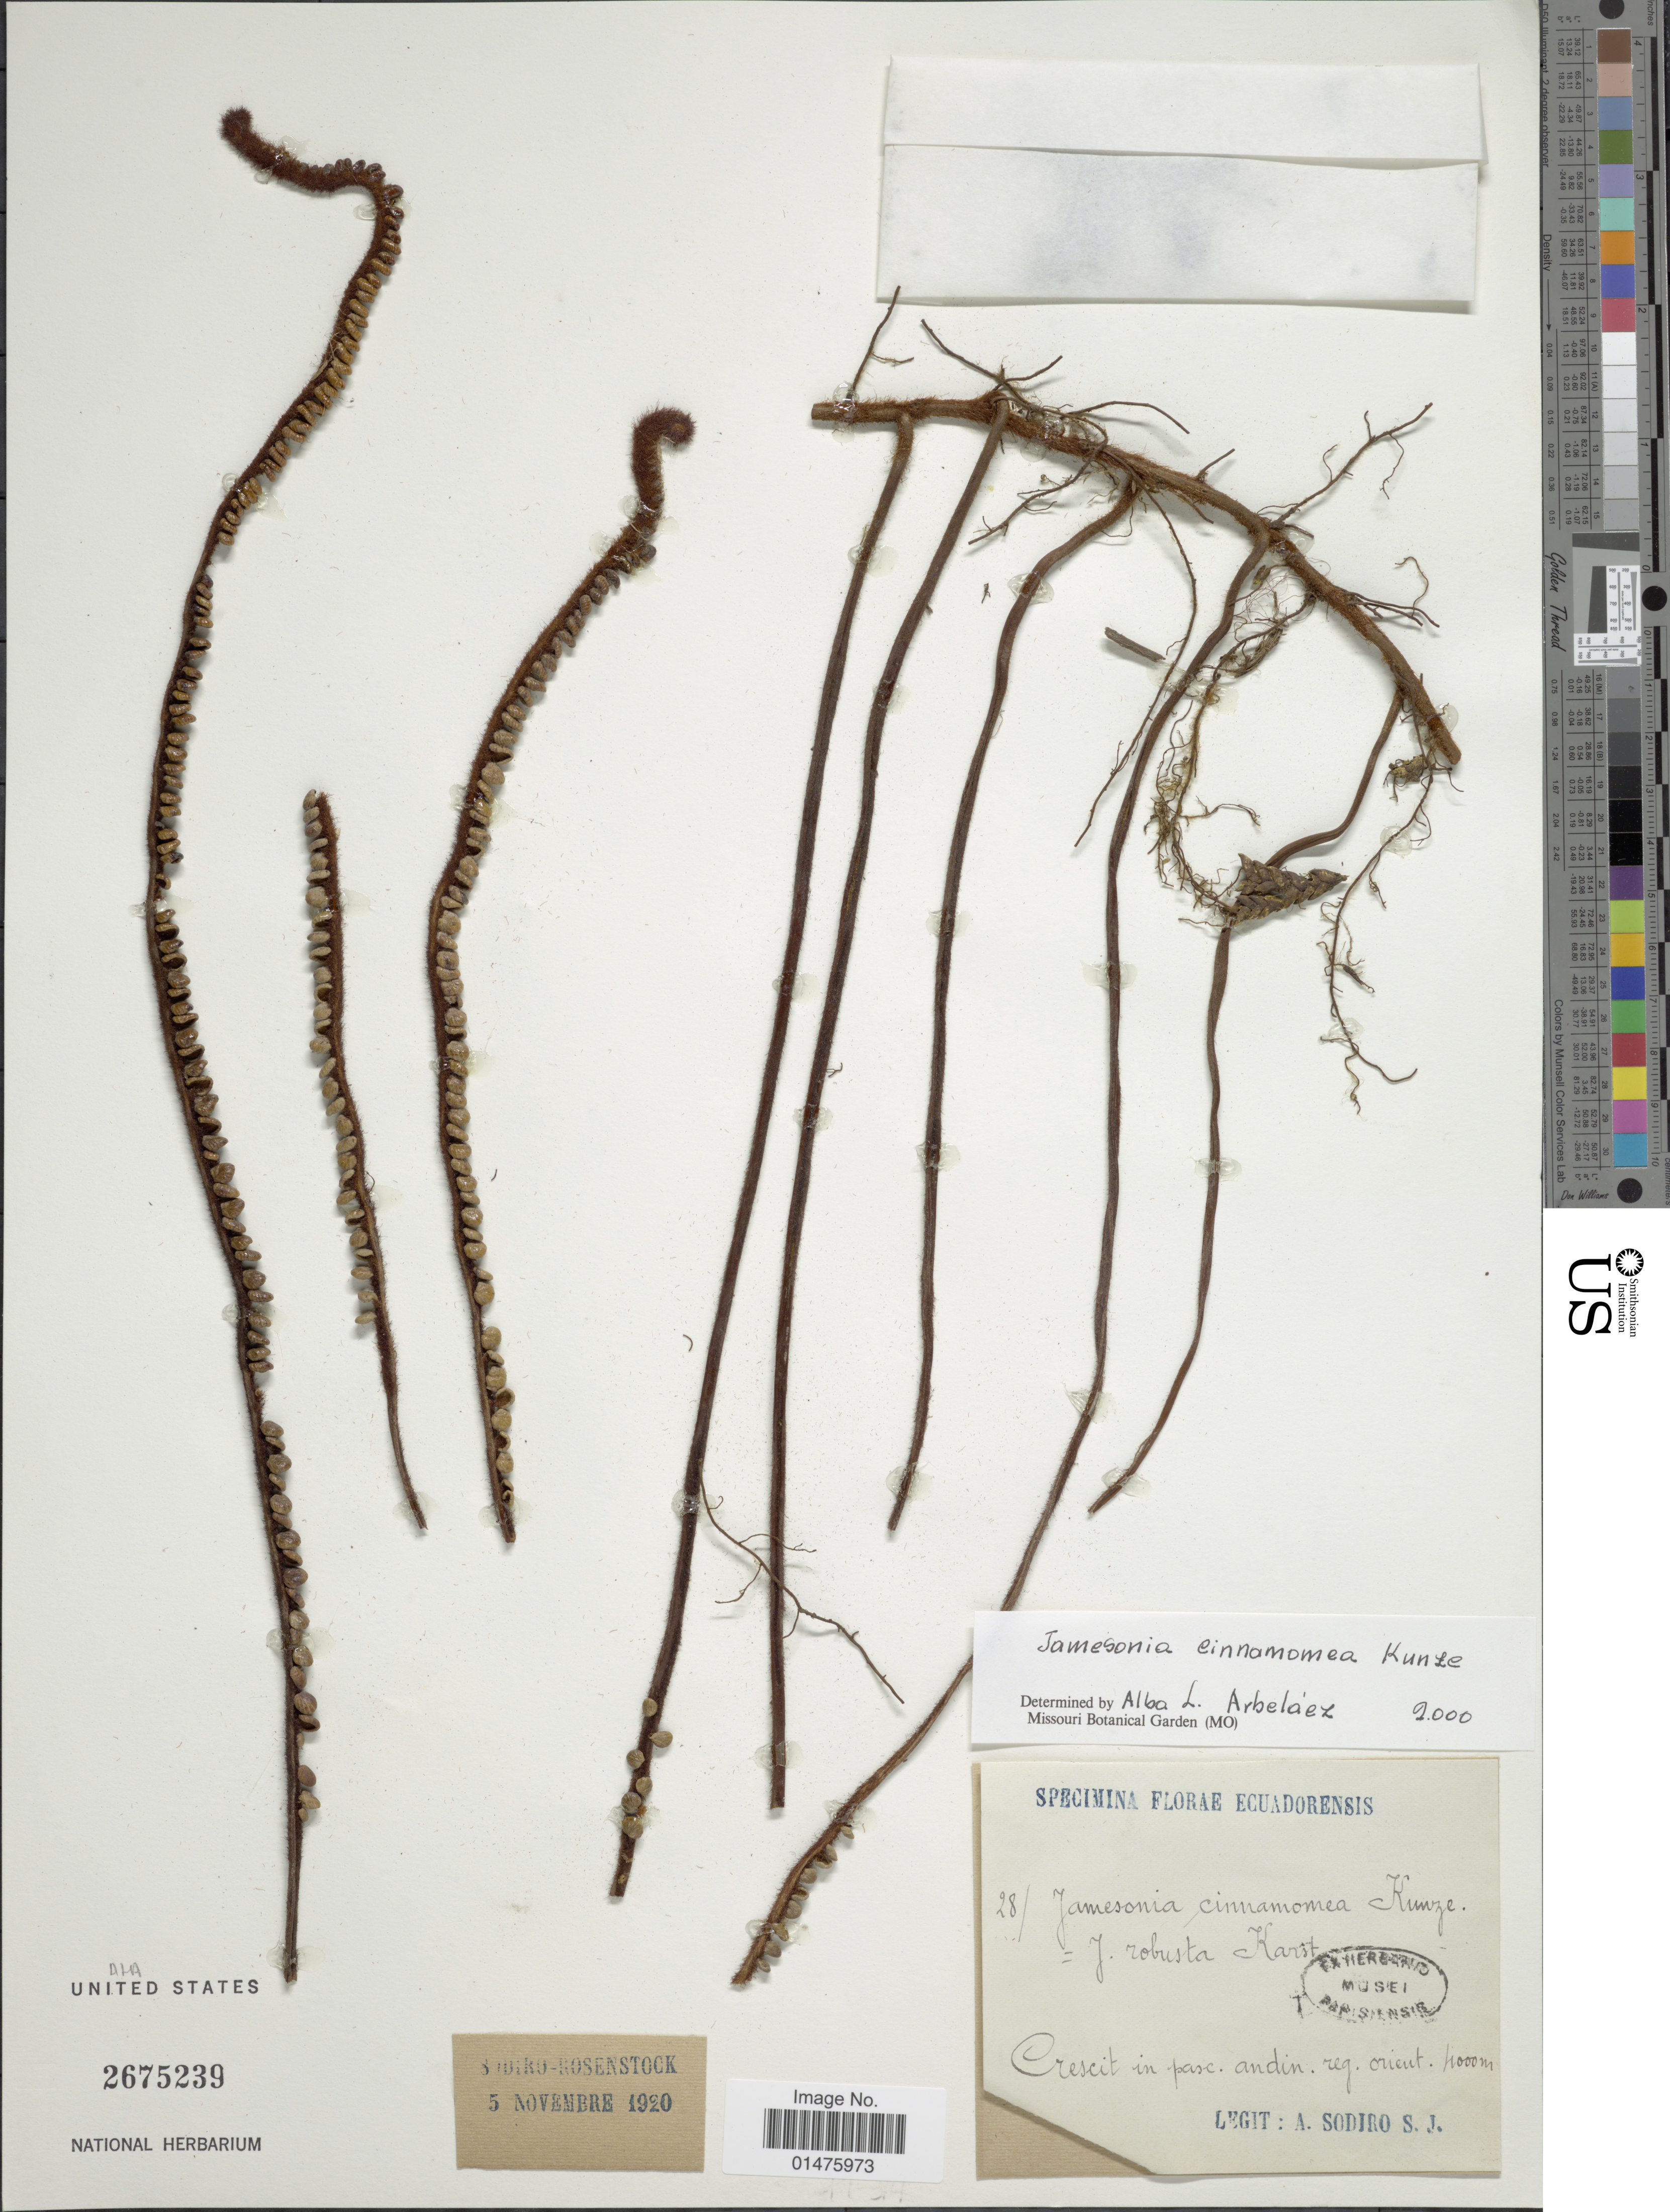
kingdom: Plantae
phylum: Tracheophyta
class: Polypodiopsida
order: Polypodiales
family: Pteridaceae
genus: Jamesonia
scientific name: Jamesonia cinnamomea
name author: Kunze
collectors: A. Sodiro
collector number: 28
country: Ecuador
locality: Crescit in pasc. andin. reg. orient.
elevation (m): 4000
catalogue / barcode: US 2675239